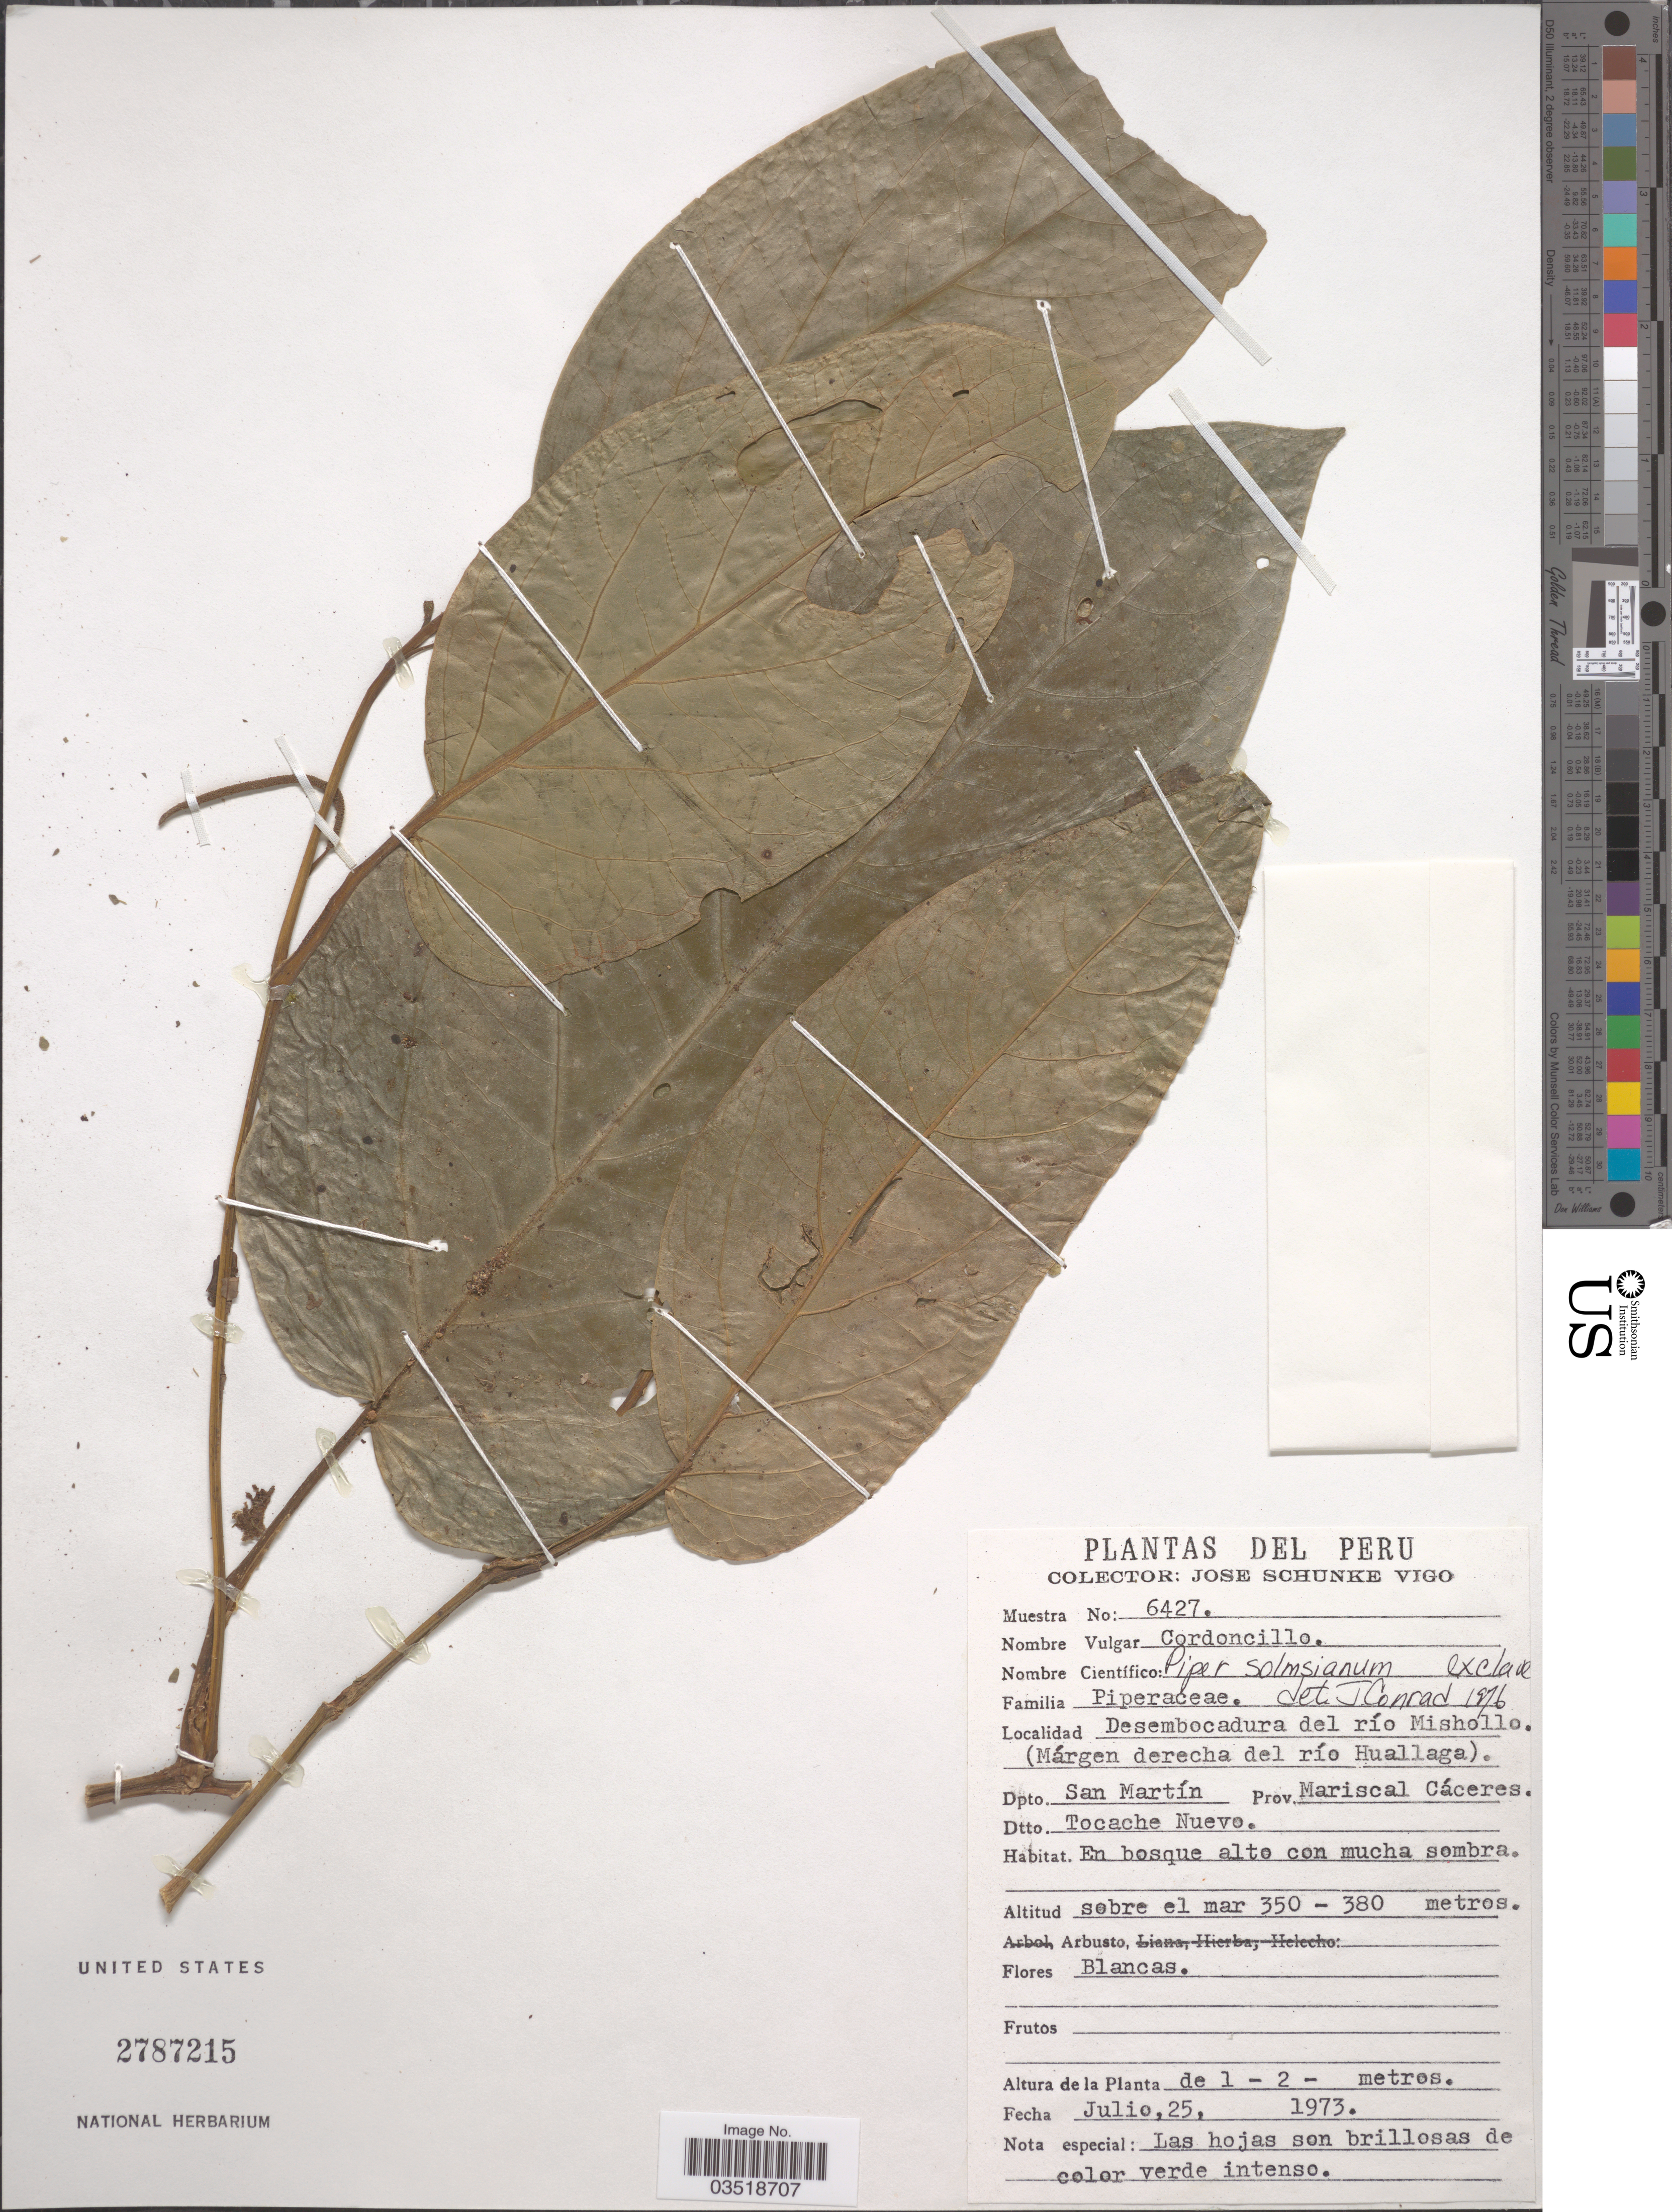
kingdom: Plantae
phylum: Tracheophyta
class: Magnoliopsida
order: Piperales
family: Piperaceae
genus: Piper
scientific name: Piper solmsianum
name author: C. DC.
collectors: J. Schunke Vigo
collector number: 6427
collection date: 1973-07-25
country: Peru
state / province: San Martín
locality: Desembocadura del río Mishollo. (Márgen derecha del río Huallaga). Dpto. San Martín. Prov. Mariscal Cáceres. Dtto. Tocache Nuevo.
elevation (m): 350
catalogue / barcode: US 2787215